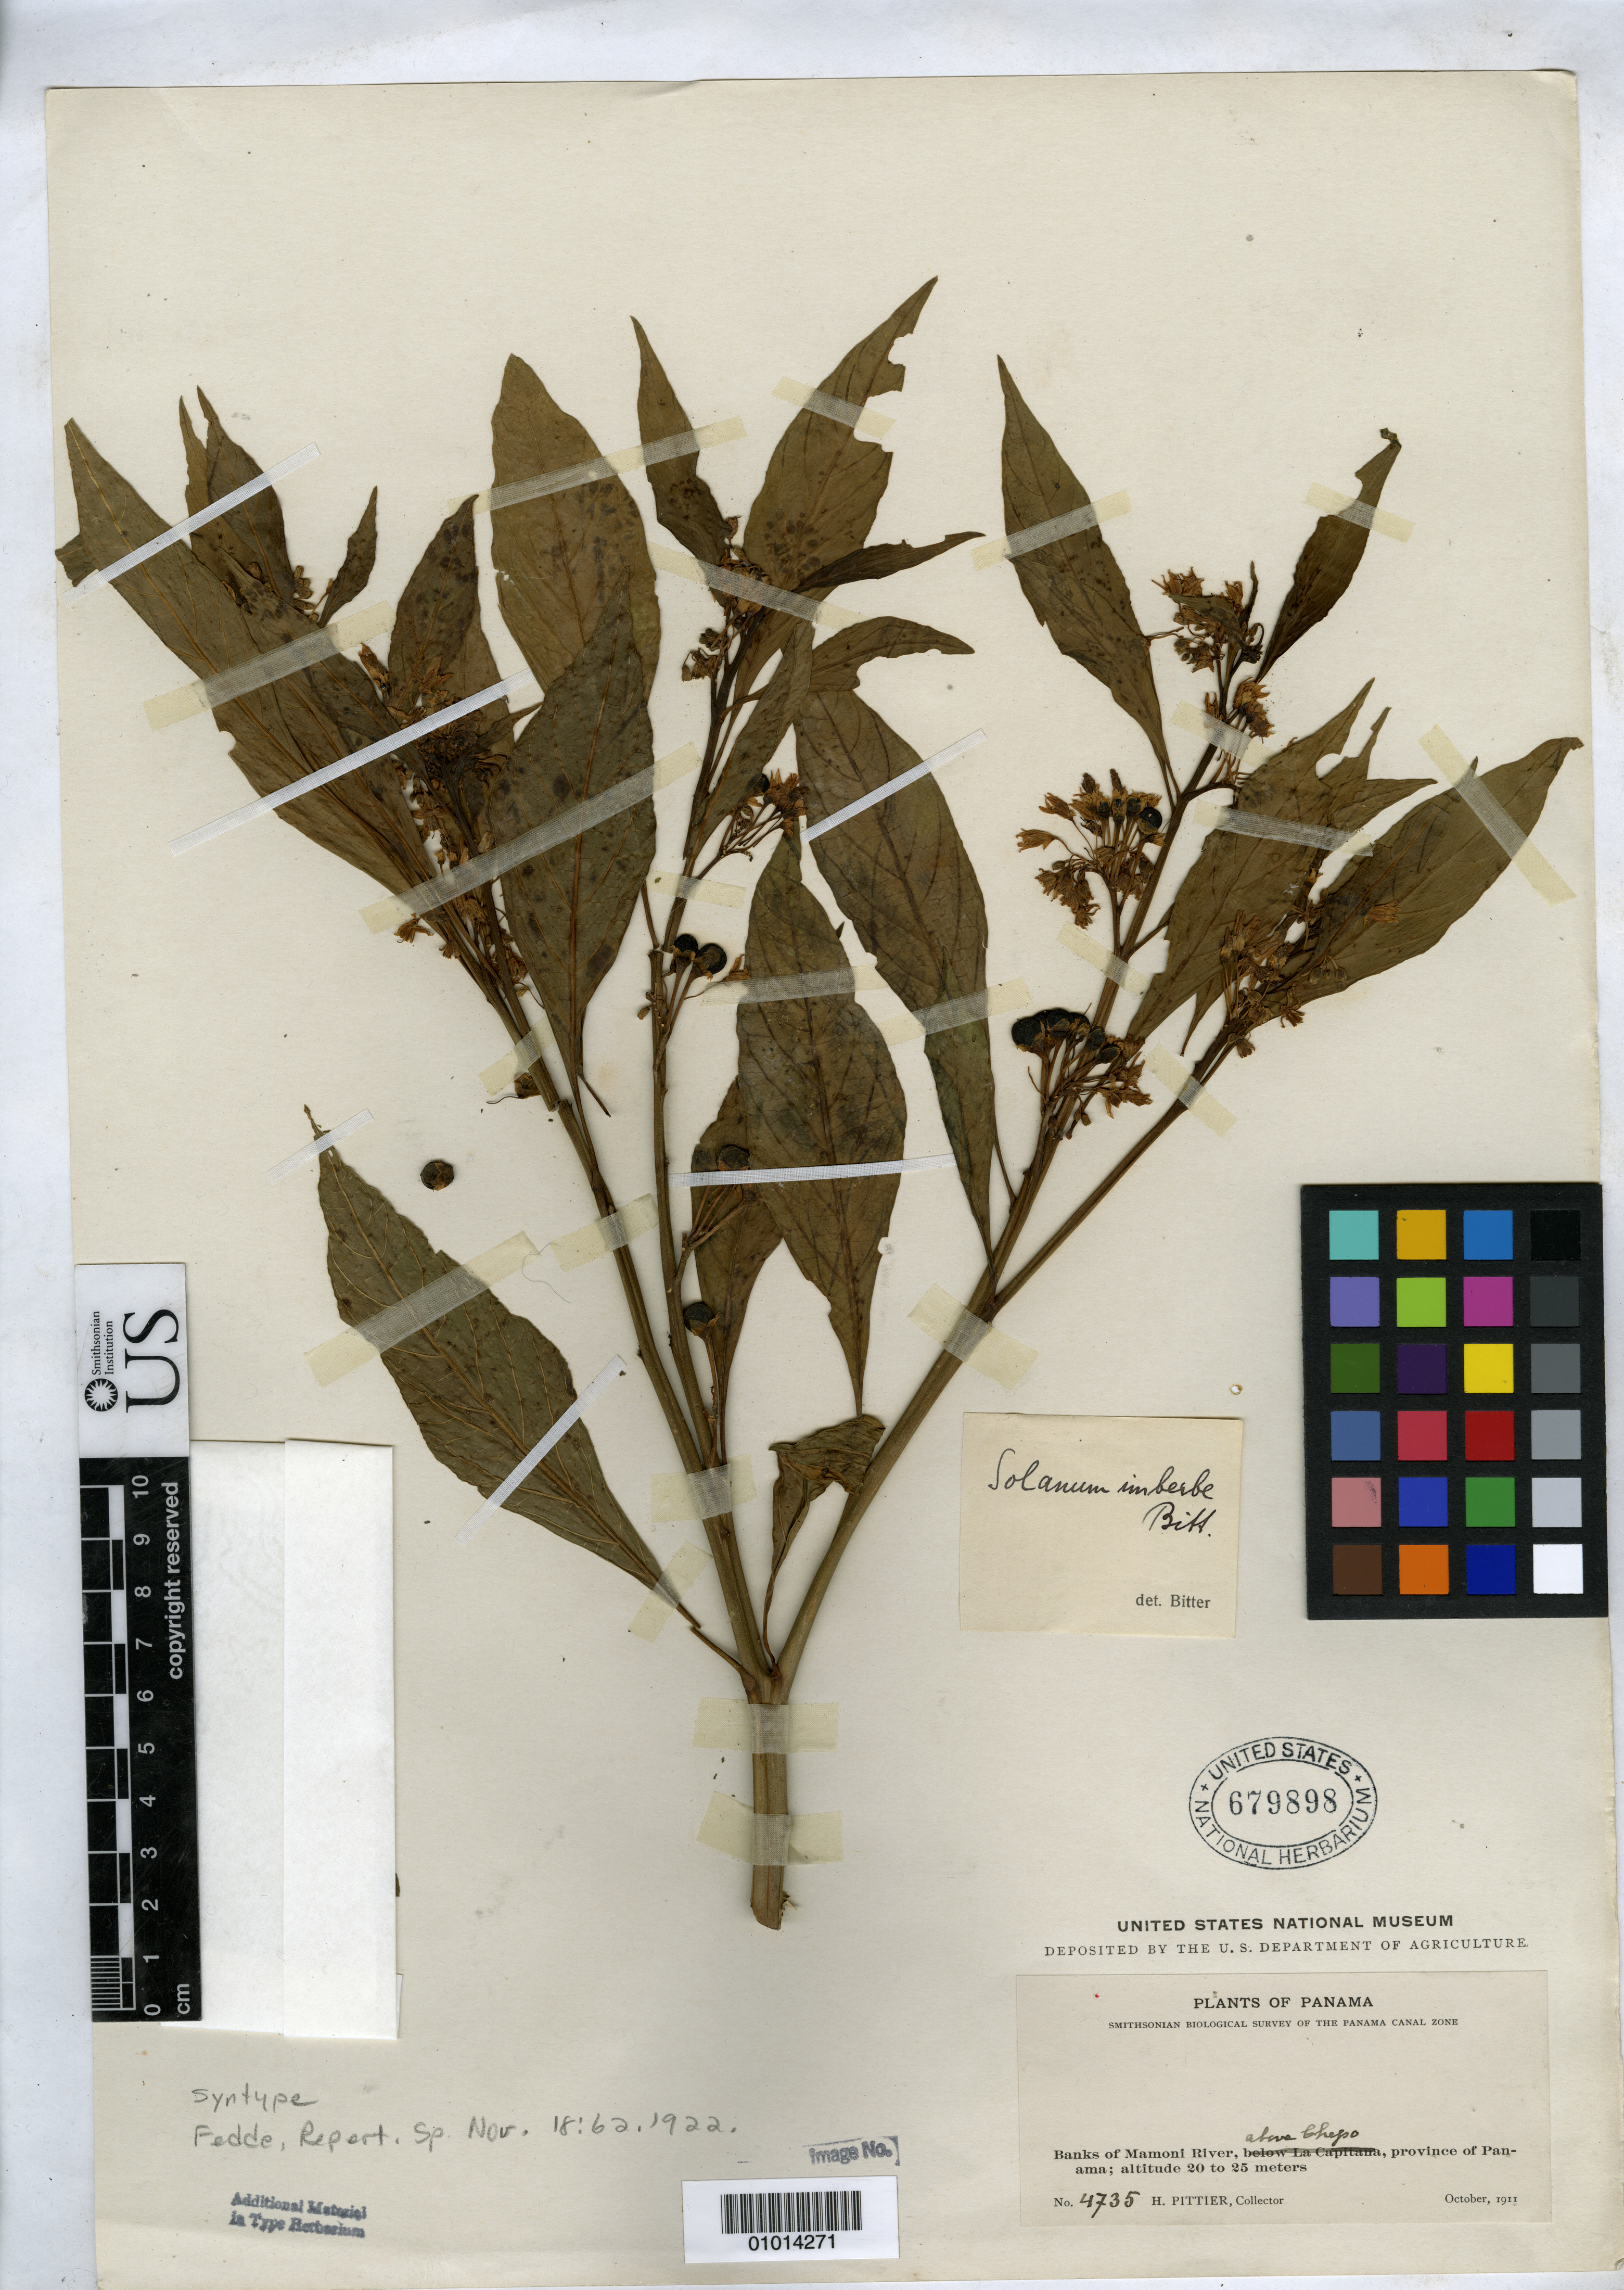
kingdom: Plantae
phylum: Tracheophyta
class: Magnoliopsida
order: Solanales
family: Solanaceae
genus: Solanum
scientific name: Solanum imberbe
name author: Bitter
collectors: H. F. Pittier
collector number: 4735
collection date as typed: Oct 1911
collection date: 1911-10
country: Panama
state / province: Panamá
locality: Banks of Mamoni River, above chepo.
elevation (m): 20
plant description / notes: Annotated (unsigned, undated) as "isosyntype" but protologue clearly indicates (in German) that US sheet 679305 (Pittier 4204) is the "typus" [=holotype]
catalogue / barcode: US 679898